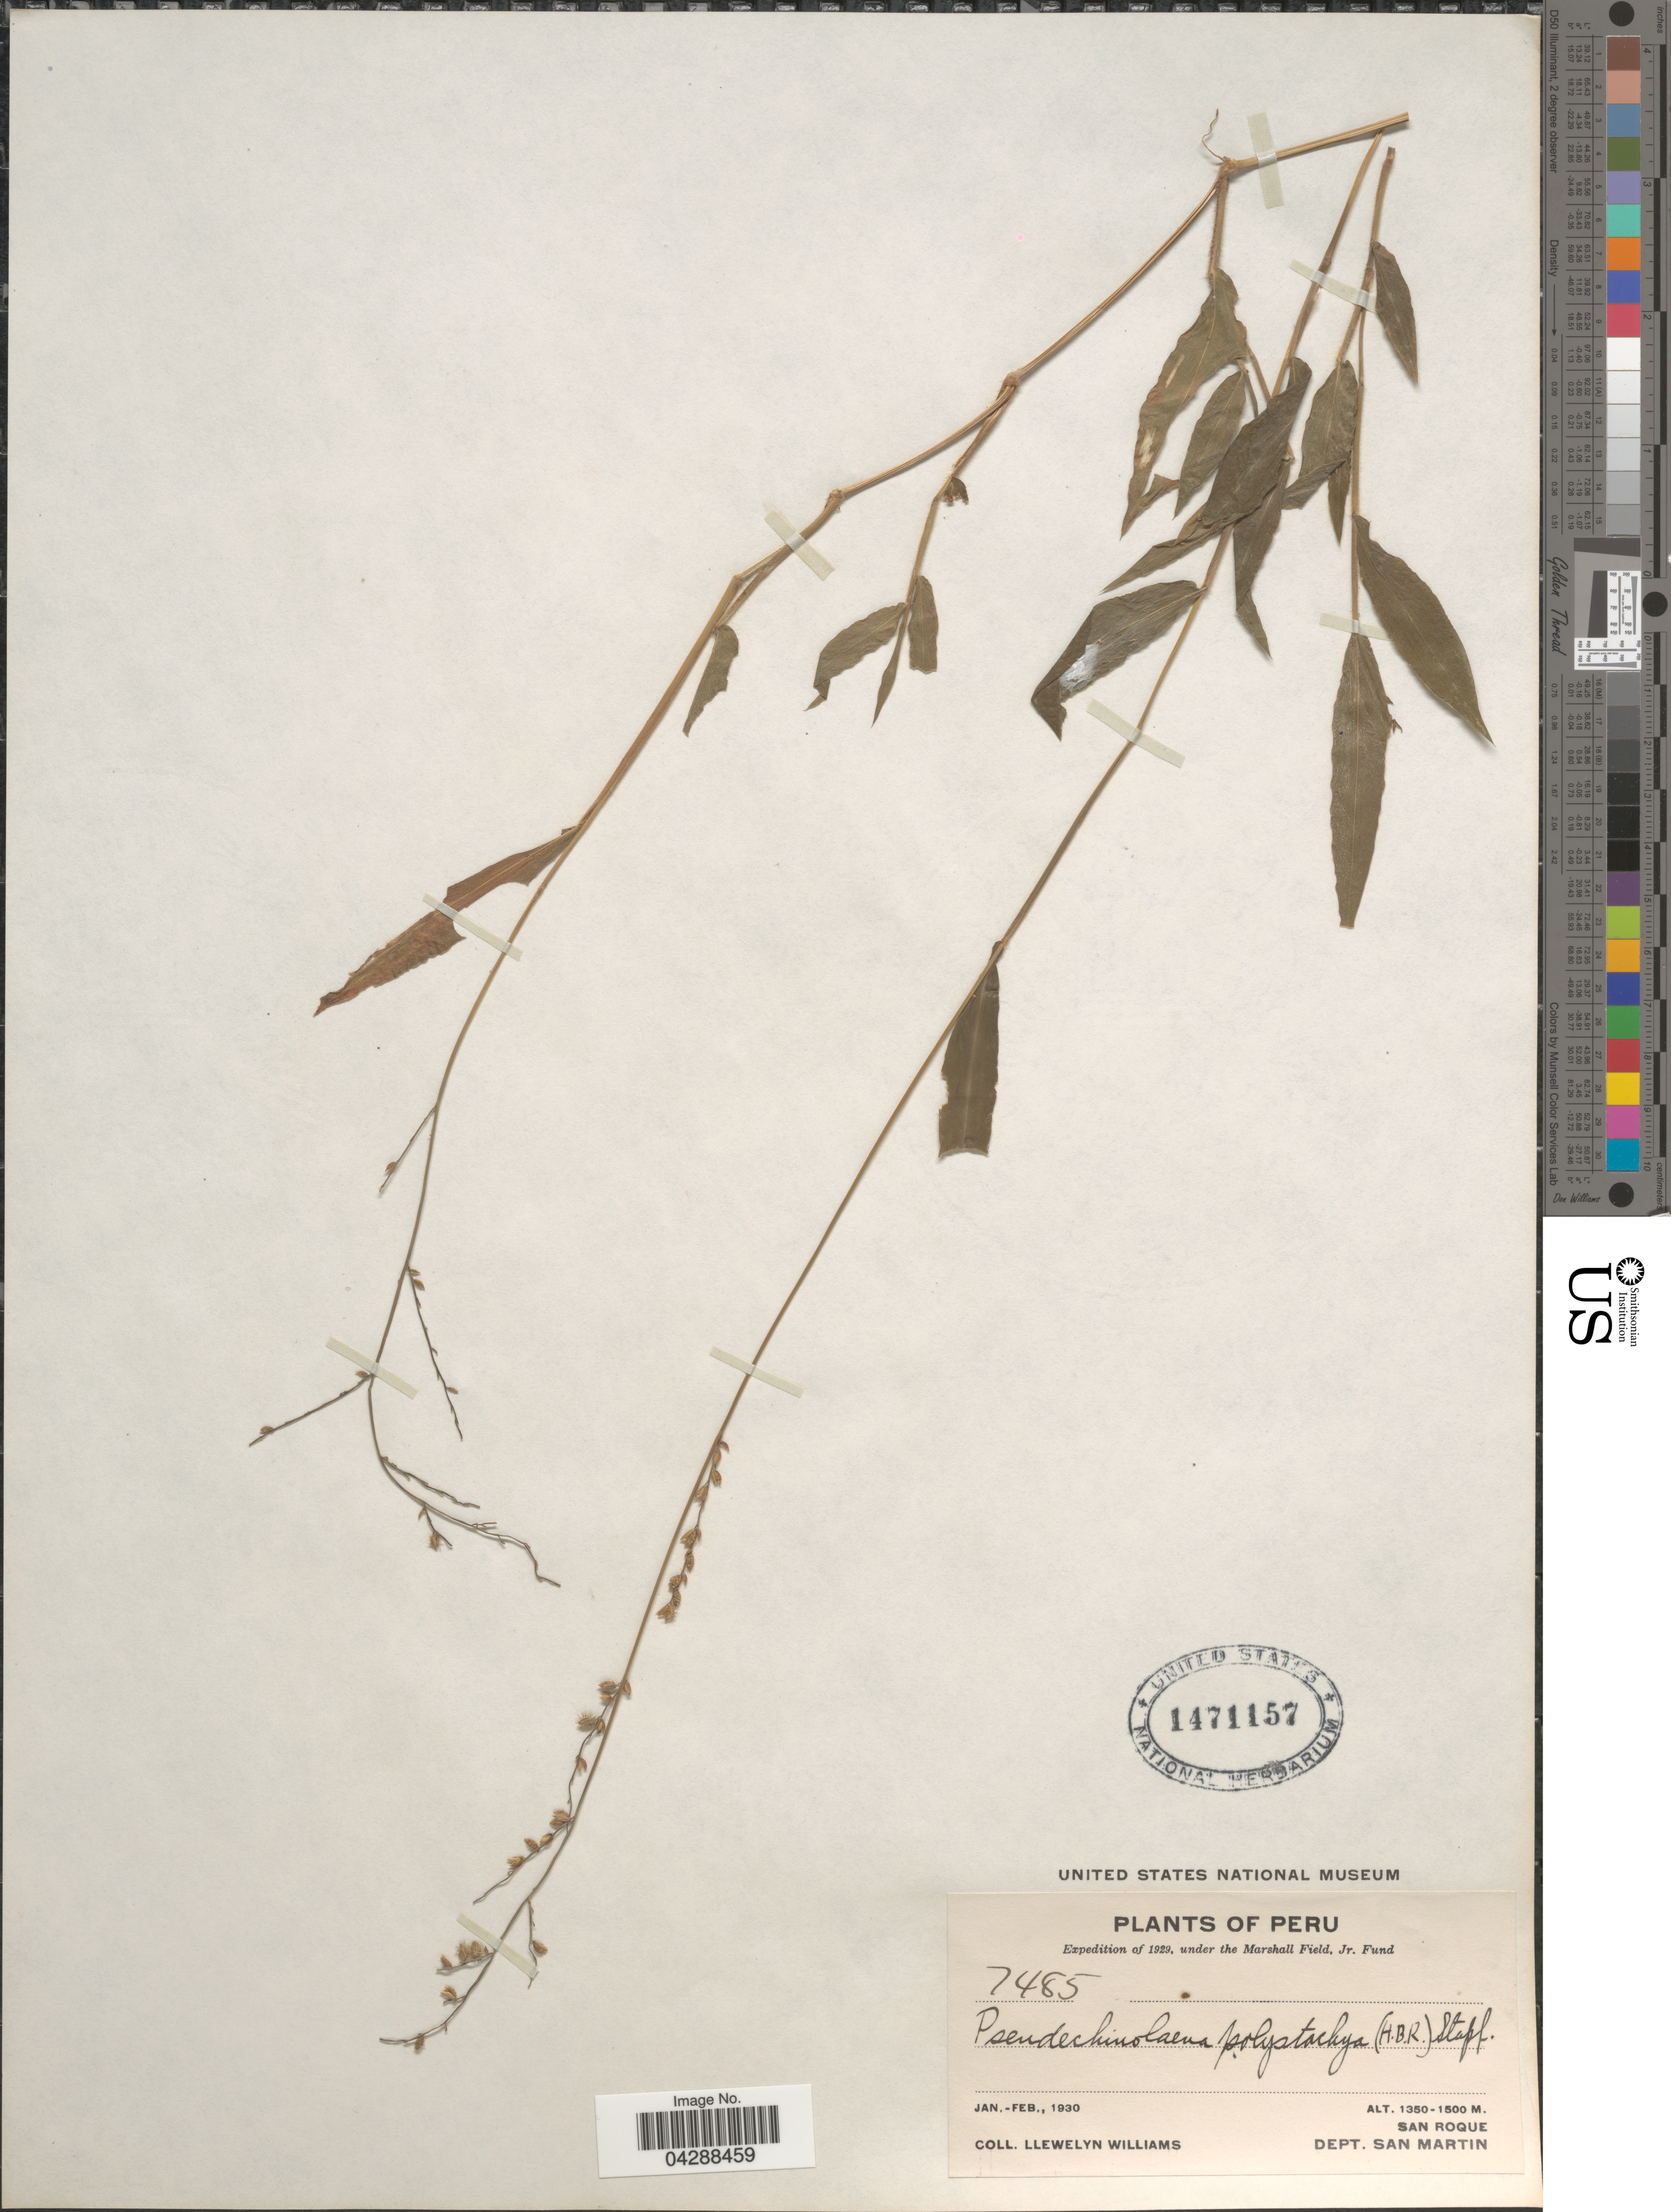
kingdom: Plantae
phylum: Tracheophyta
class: Liliopsida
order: Poales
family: Poaceae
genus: Pseudechinolaena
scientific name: Pseudechinolaena polystachya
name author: (Kunth) Stapf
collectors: Ll. Williams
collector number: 7485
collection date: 1930-01/1930-02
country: Peru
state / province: San Martín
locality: Expedition of 1929. San Roque. Dept. San Martin.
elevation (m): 1350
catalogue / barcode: US 1471157